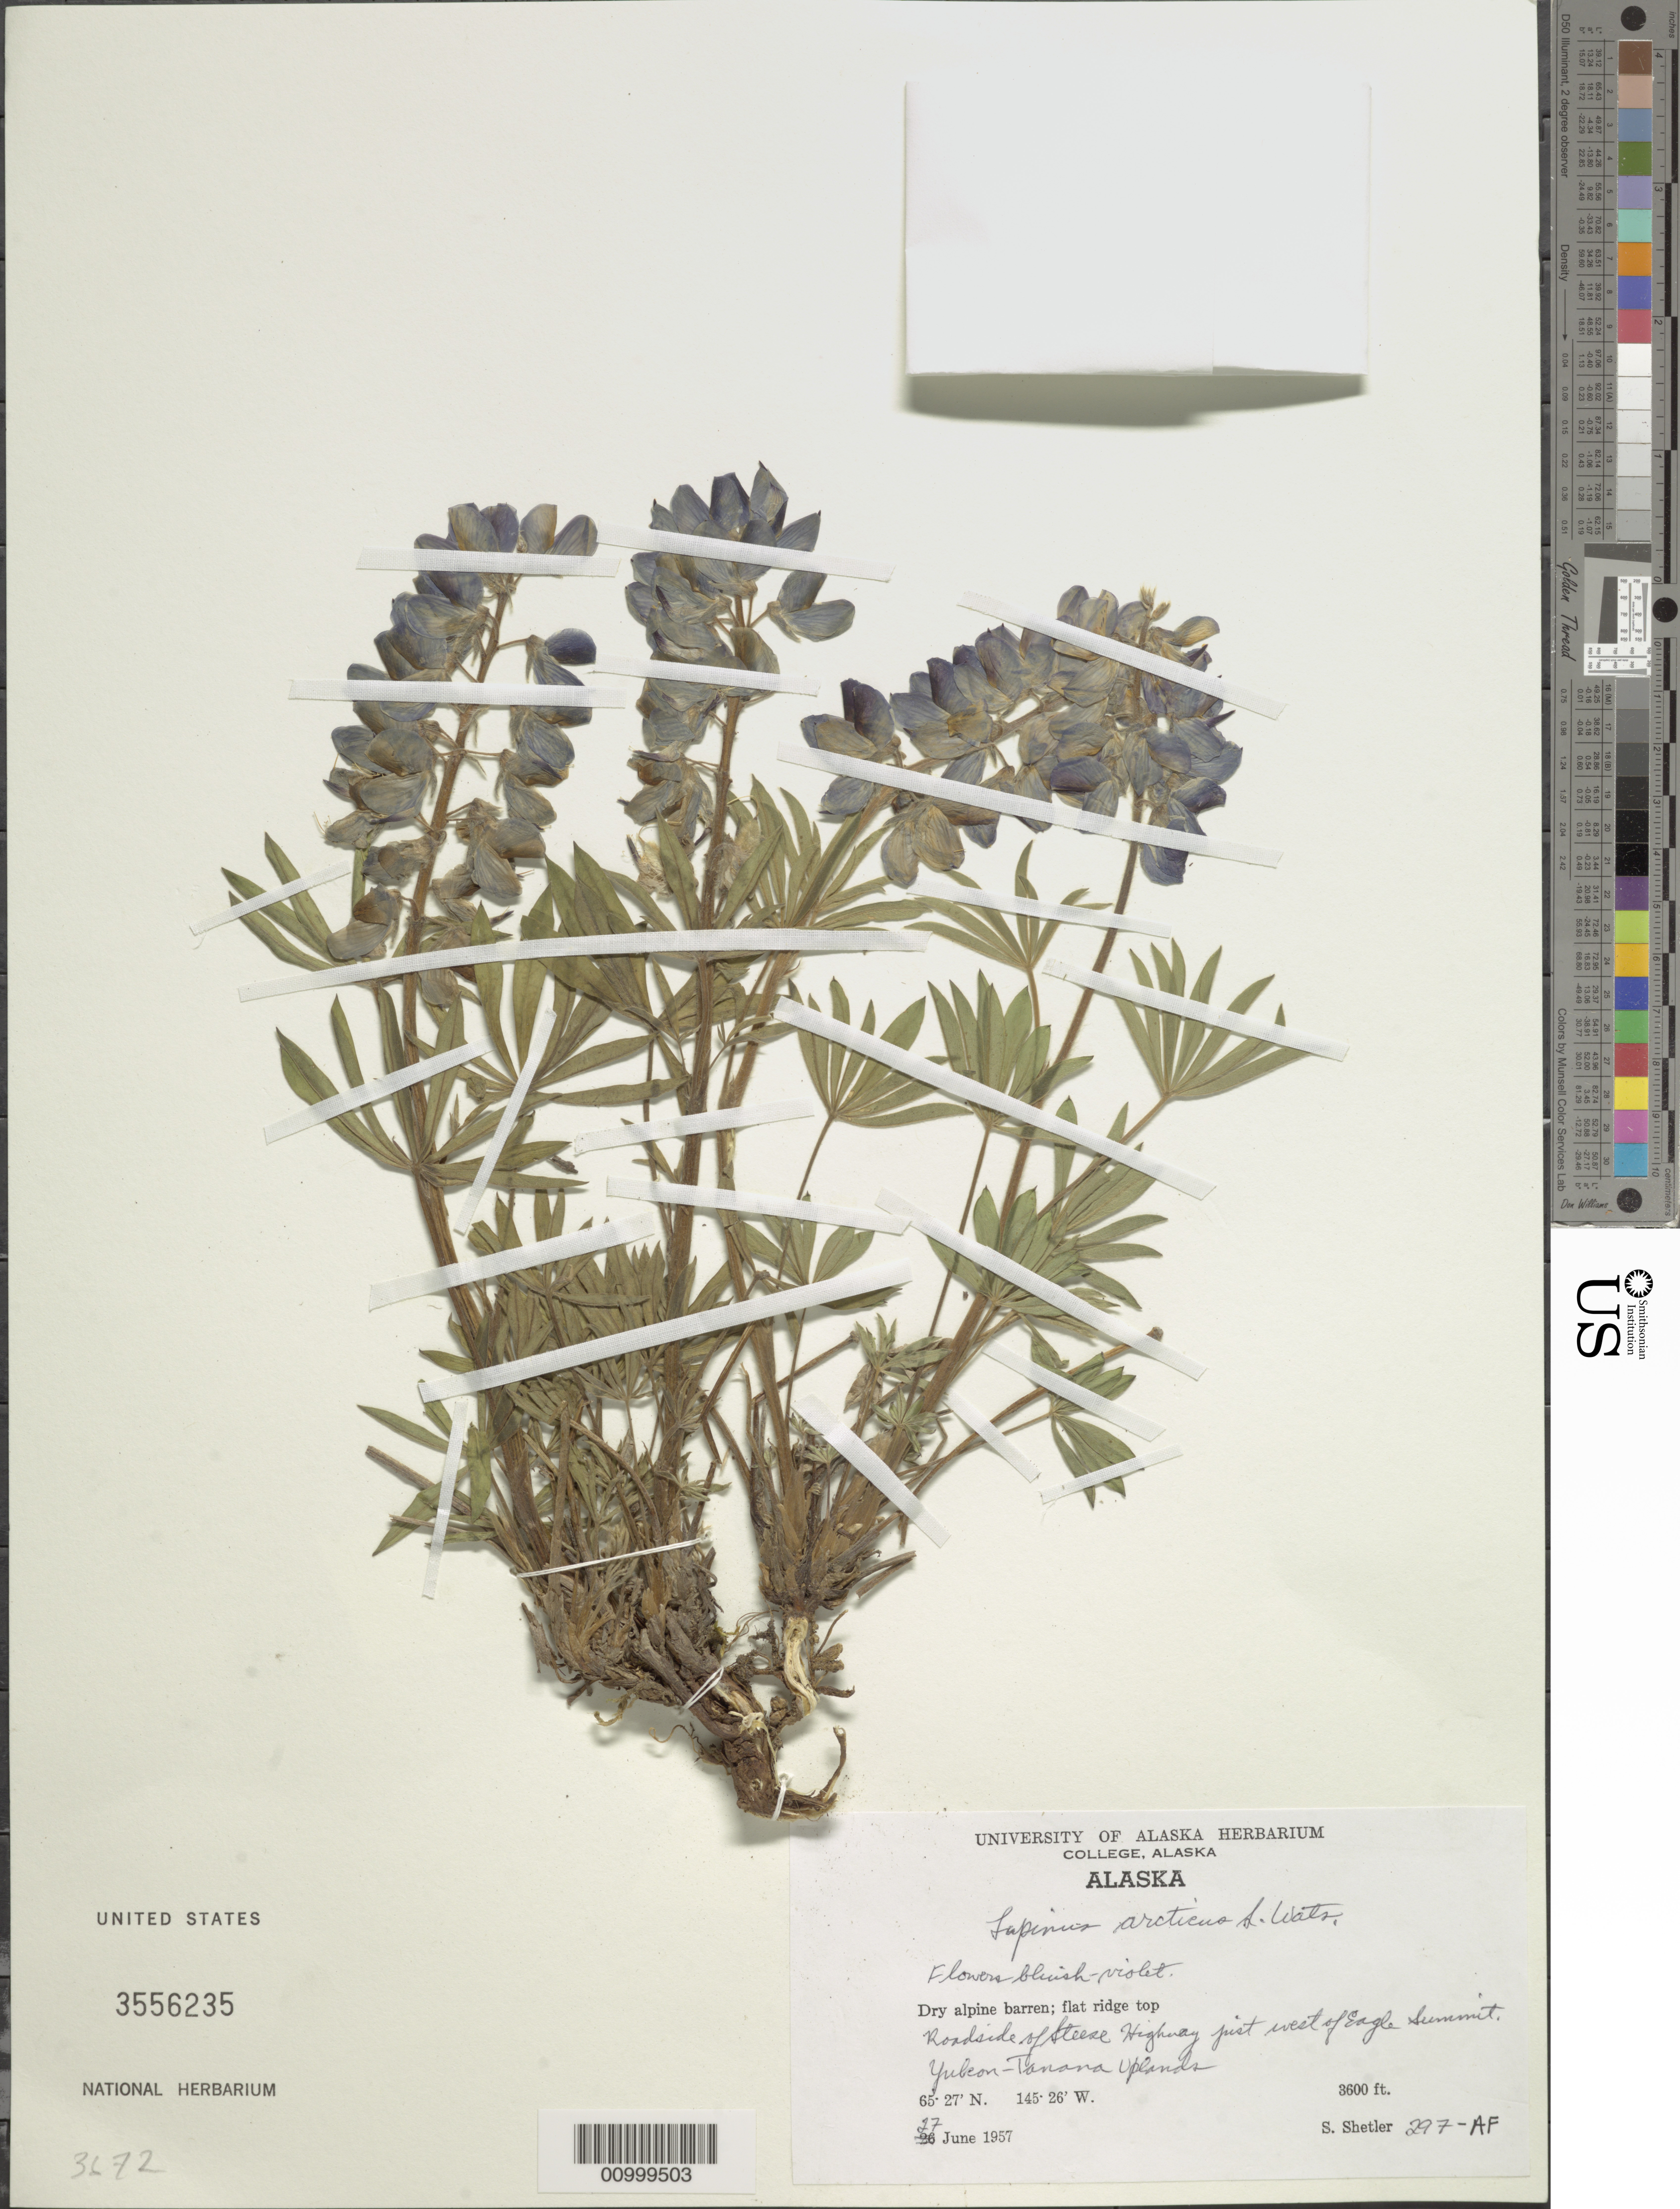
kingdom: Plantae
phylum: Tracheophyta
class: Magnoliopsida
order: Fabales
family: Fabaceae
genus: Lupinus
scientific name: Lupinus arcticus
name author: S. Watson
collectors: S. Shetler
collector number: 297-AfF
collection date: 1957-06-27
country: United States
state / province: Alaska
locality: Dry alpin barren; flat ridge top. Roadside of Steese Highway just west of Eagle Summit. Yubeon- Tanana Uplands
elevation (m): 1097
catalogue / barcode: US 3556235